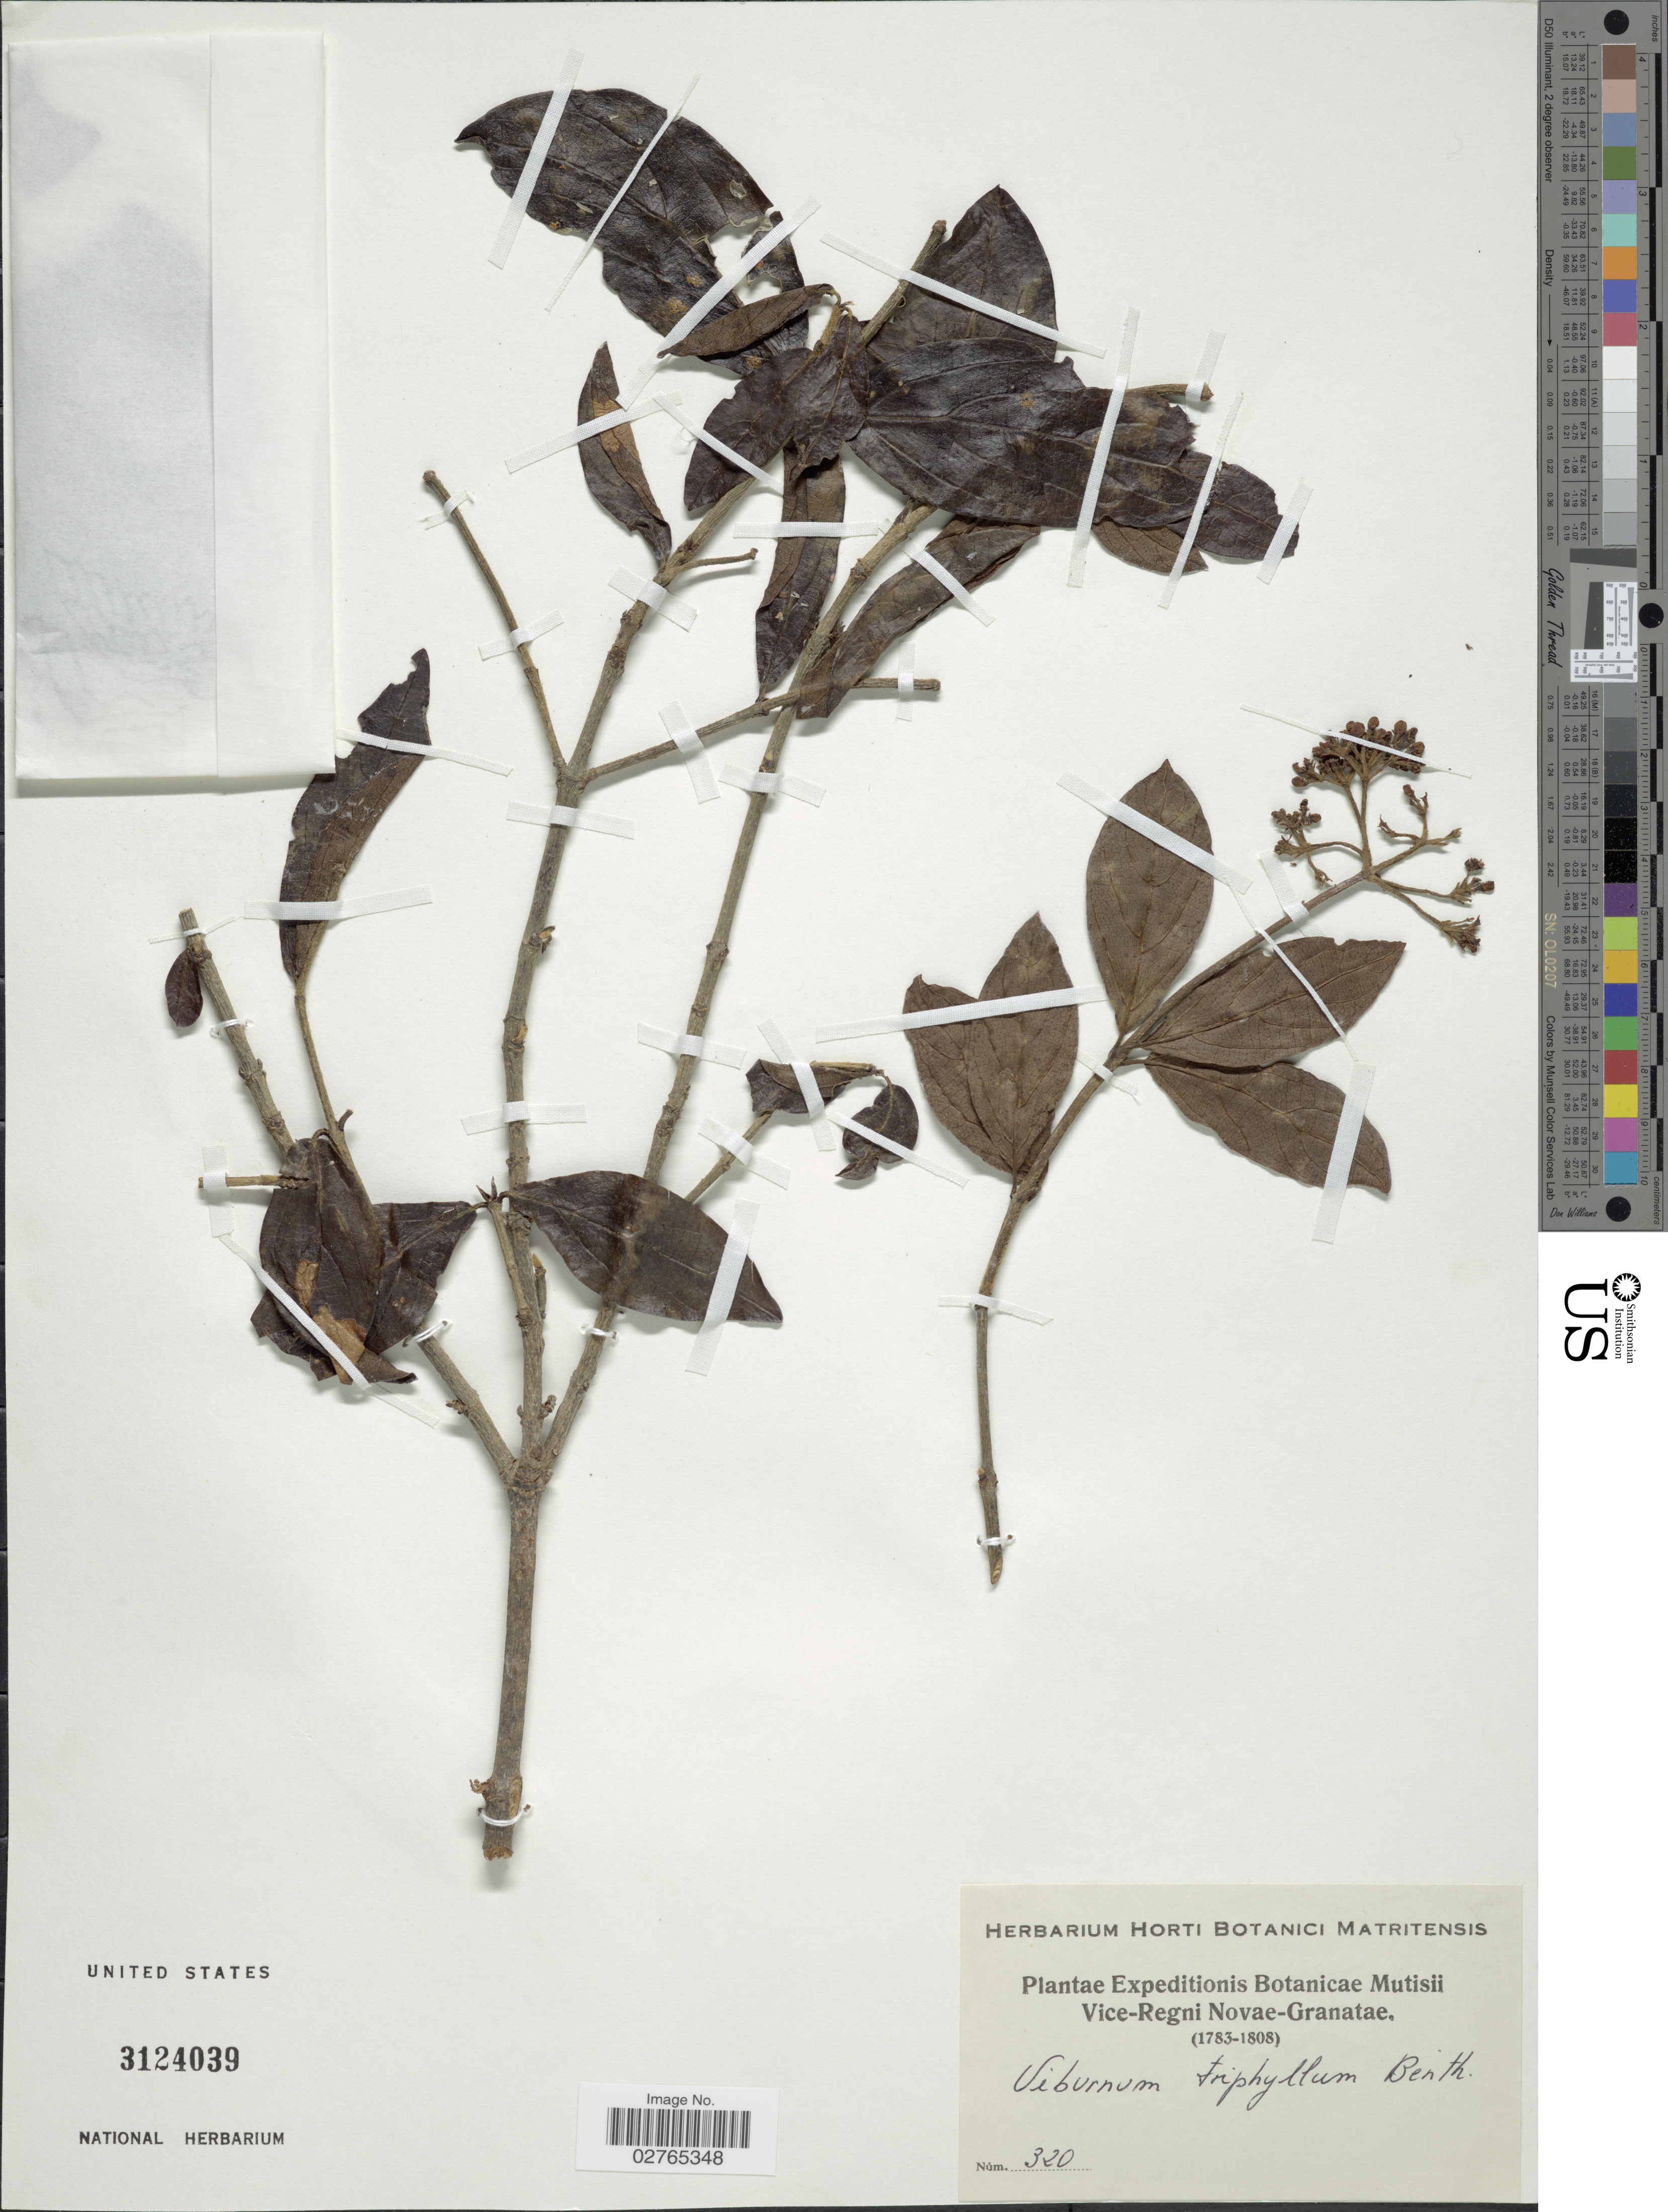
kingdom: Plantae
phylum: Tracheophyta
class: Magnoliopsida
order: Dipsacales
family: Viburnaceae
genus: Viburnum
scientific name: Viburnum triphyllum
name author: Benth.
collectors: Expeditions Botanicae Mutisii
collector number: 320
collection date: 1783/1808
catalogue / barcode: US 3124039